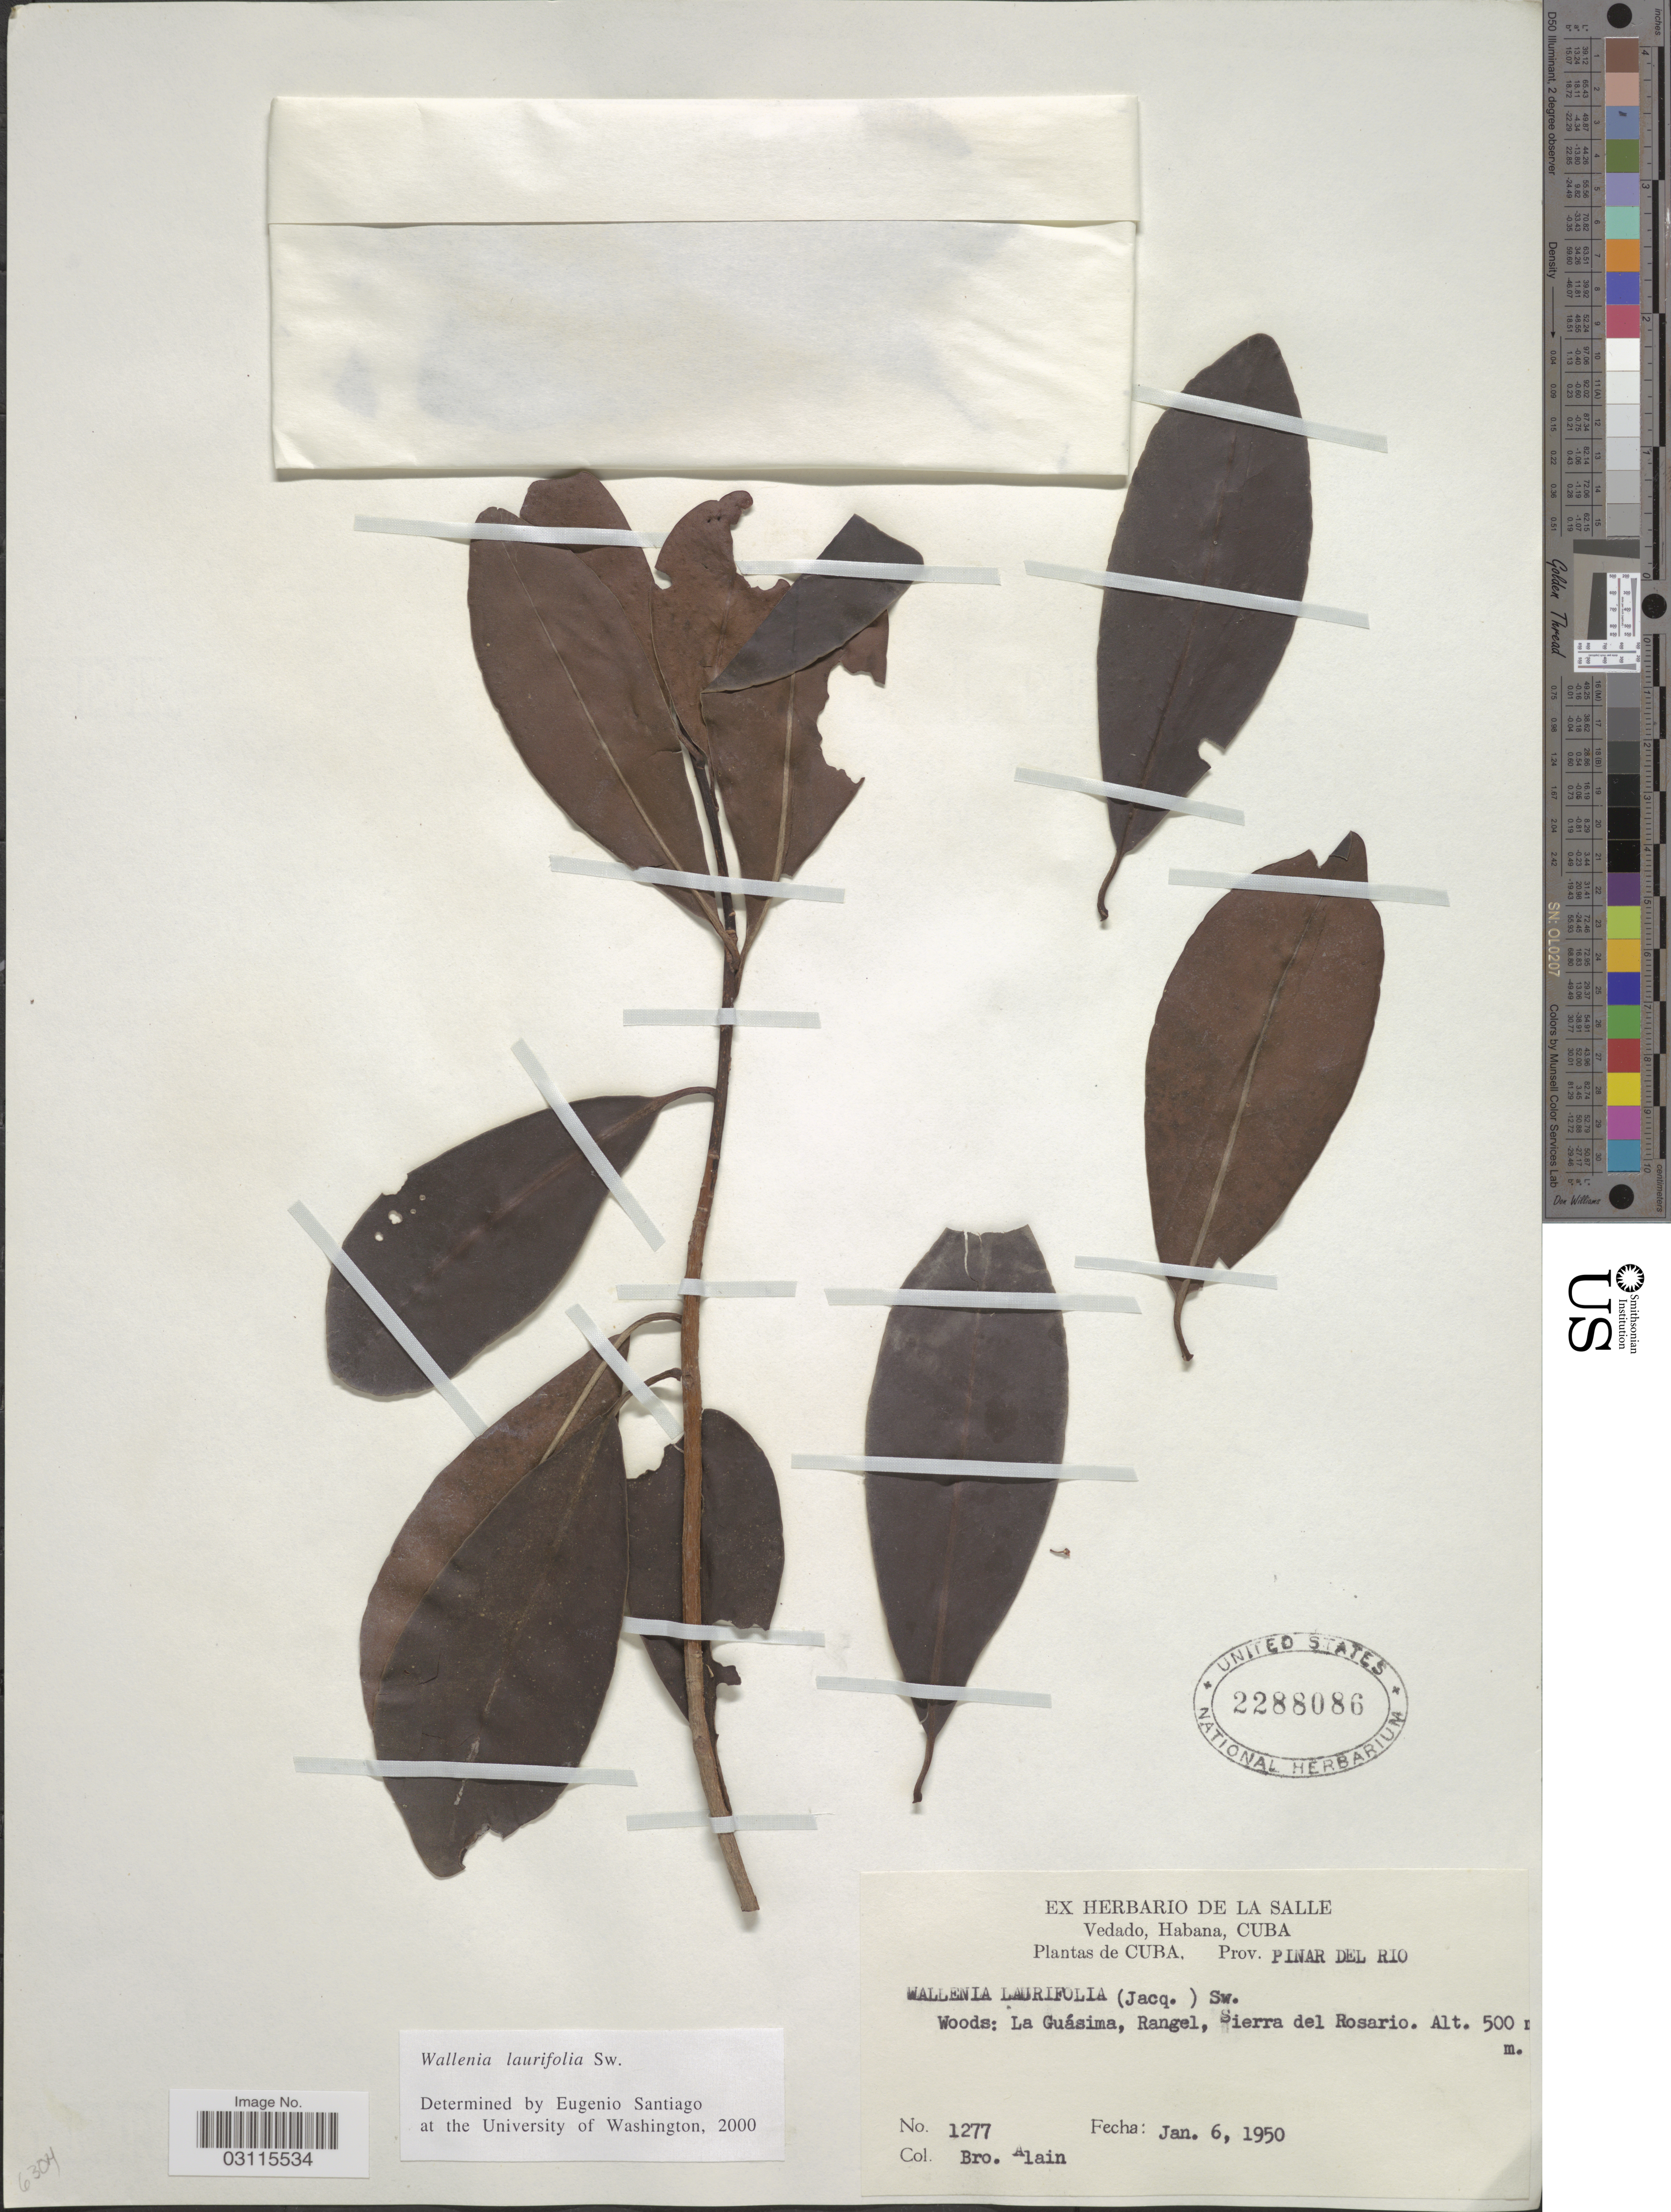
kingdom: Plantae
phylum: Tracheophyta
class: Magnoliopsida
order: Ericales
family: Primulaceae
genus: Wallenia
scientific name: Wallenia laurifolia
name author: Sw.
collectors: A. H. Liogier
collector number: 1277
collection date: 1950-01-06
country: Cuba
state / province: Pinar del Río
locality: Prov. Pinar del Rio. Woods: La Guásima, Rangel, Sierra del Rosario.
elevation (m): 500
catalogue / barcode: US 2288086